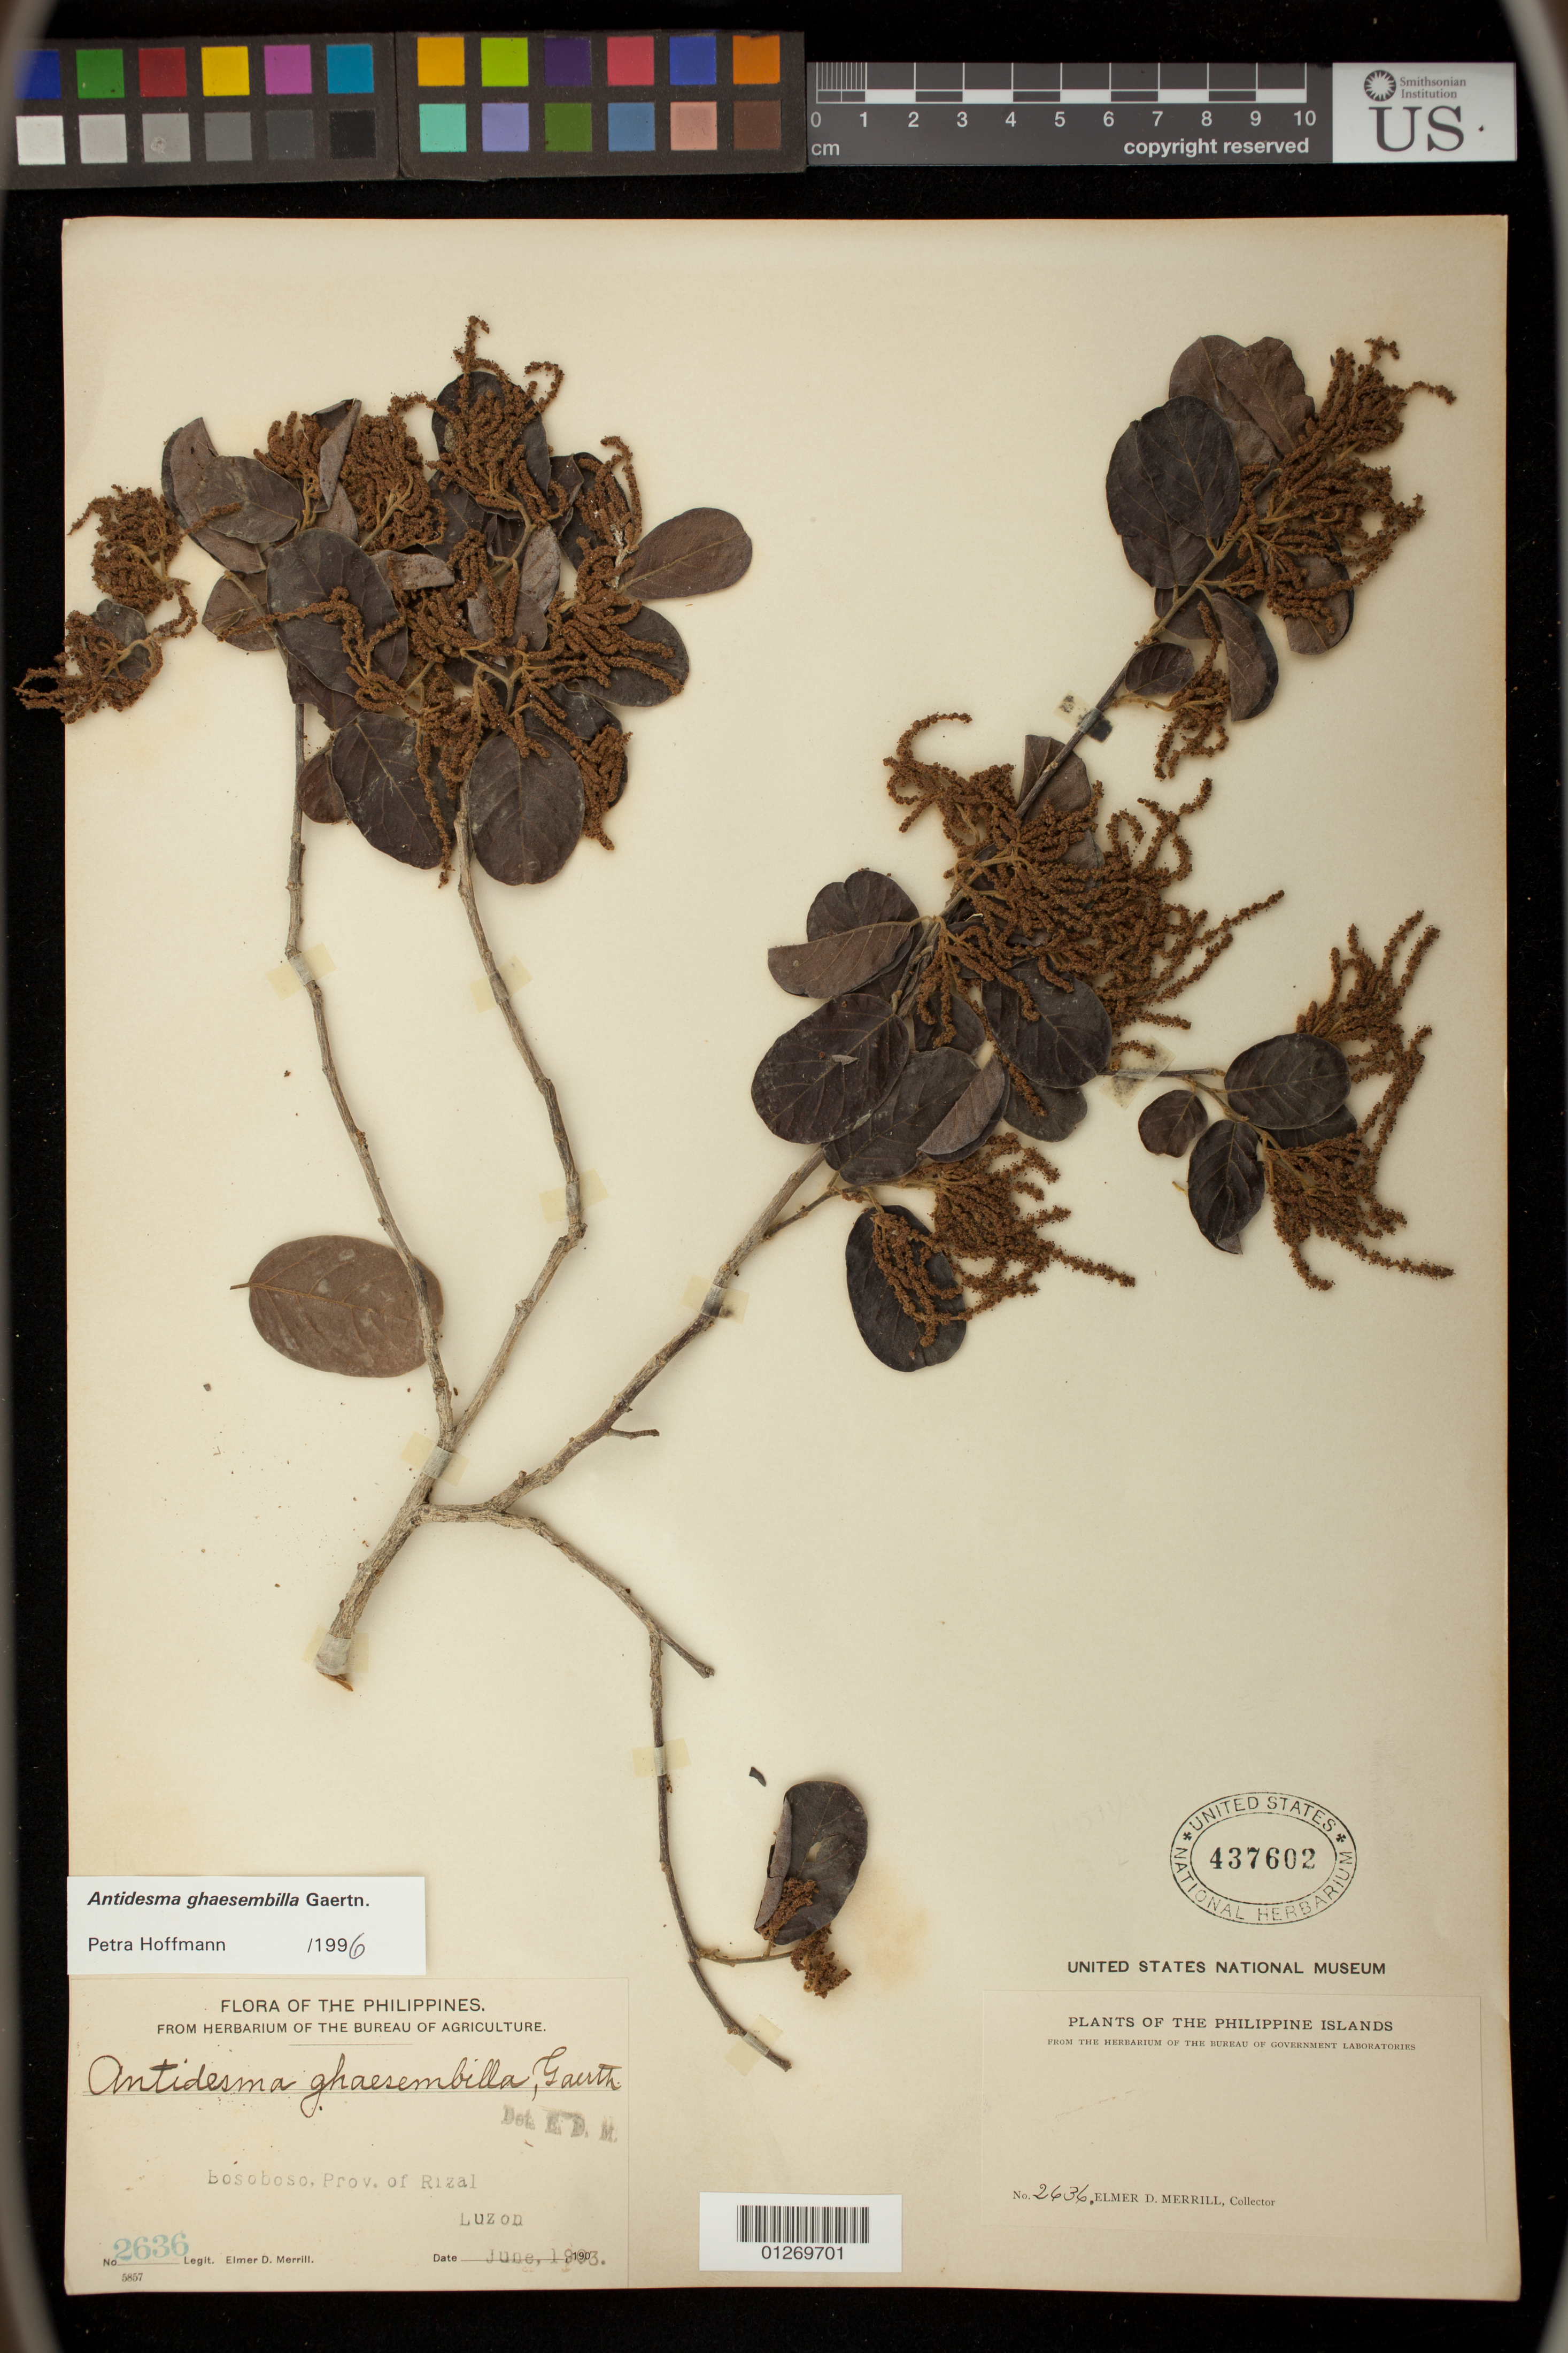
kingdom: Plantae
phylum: Tracheophyta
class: Magnoliopsida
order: Malpighiales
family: Phyllanthaceae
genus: Antidesma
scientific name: Antidesma ghaesembilla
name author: Gaertn.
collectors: E. D. Merrill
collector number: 2636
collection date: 1903-06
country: Philippines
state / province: Davao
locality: Bosoboso, Prov. of Rizal.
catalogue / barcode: US 437602